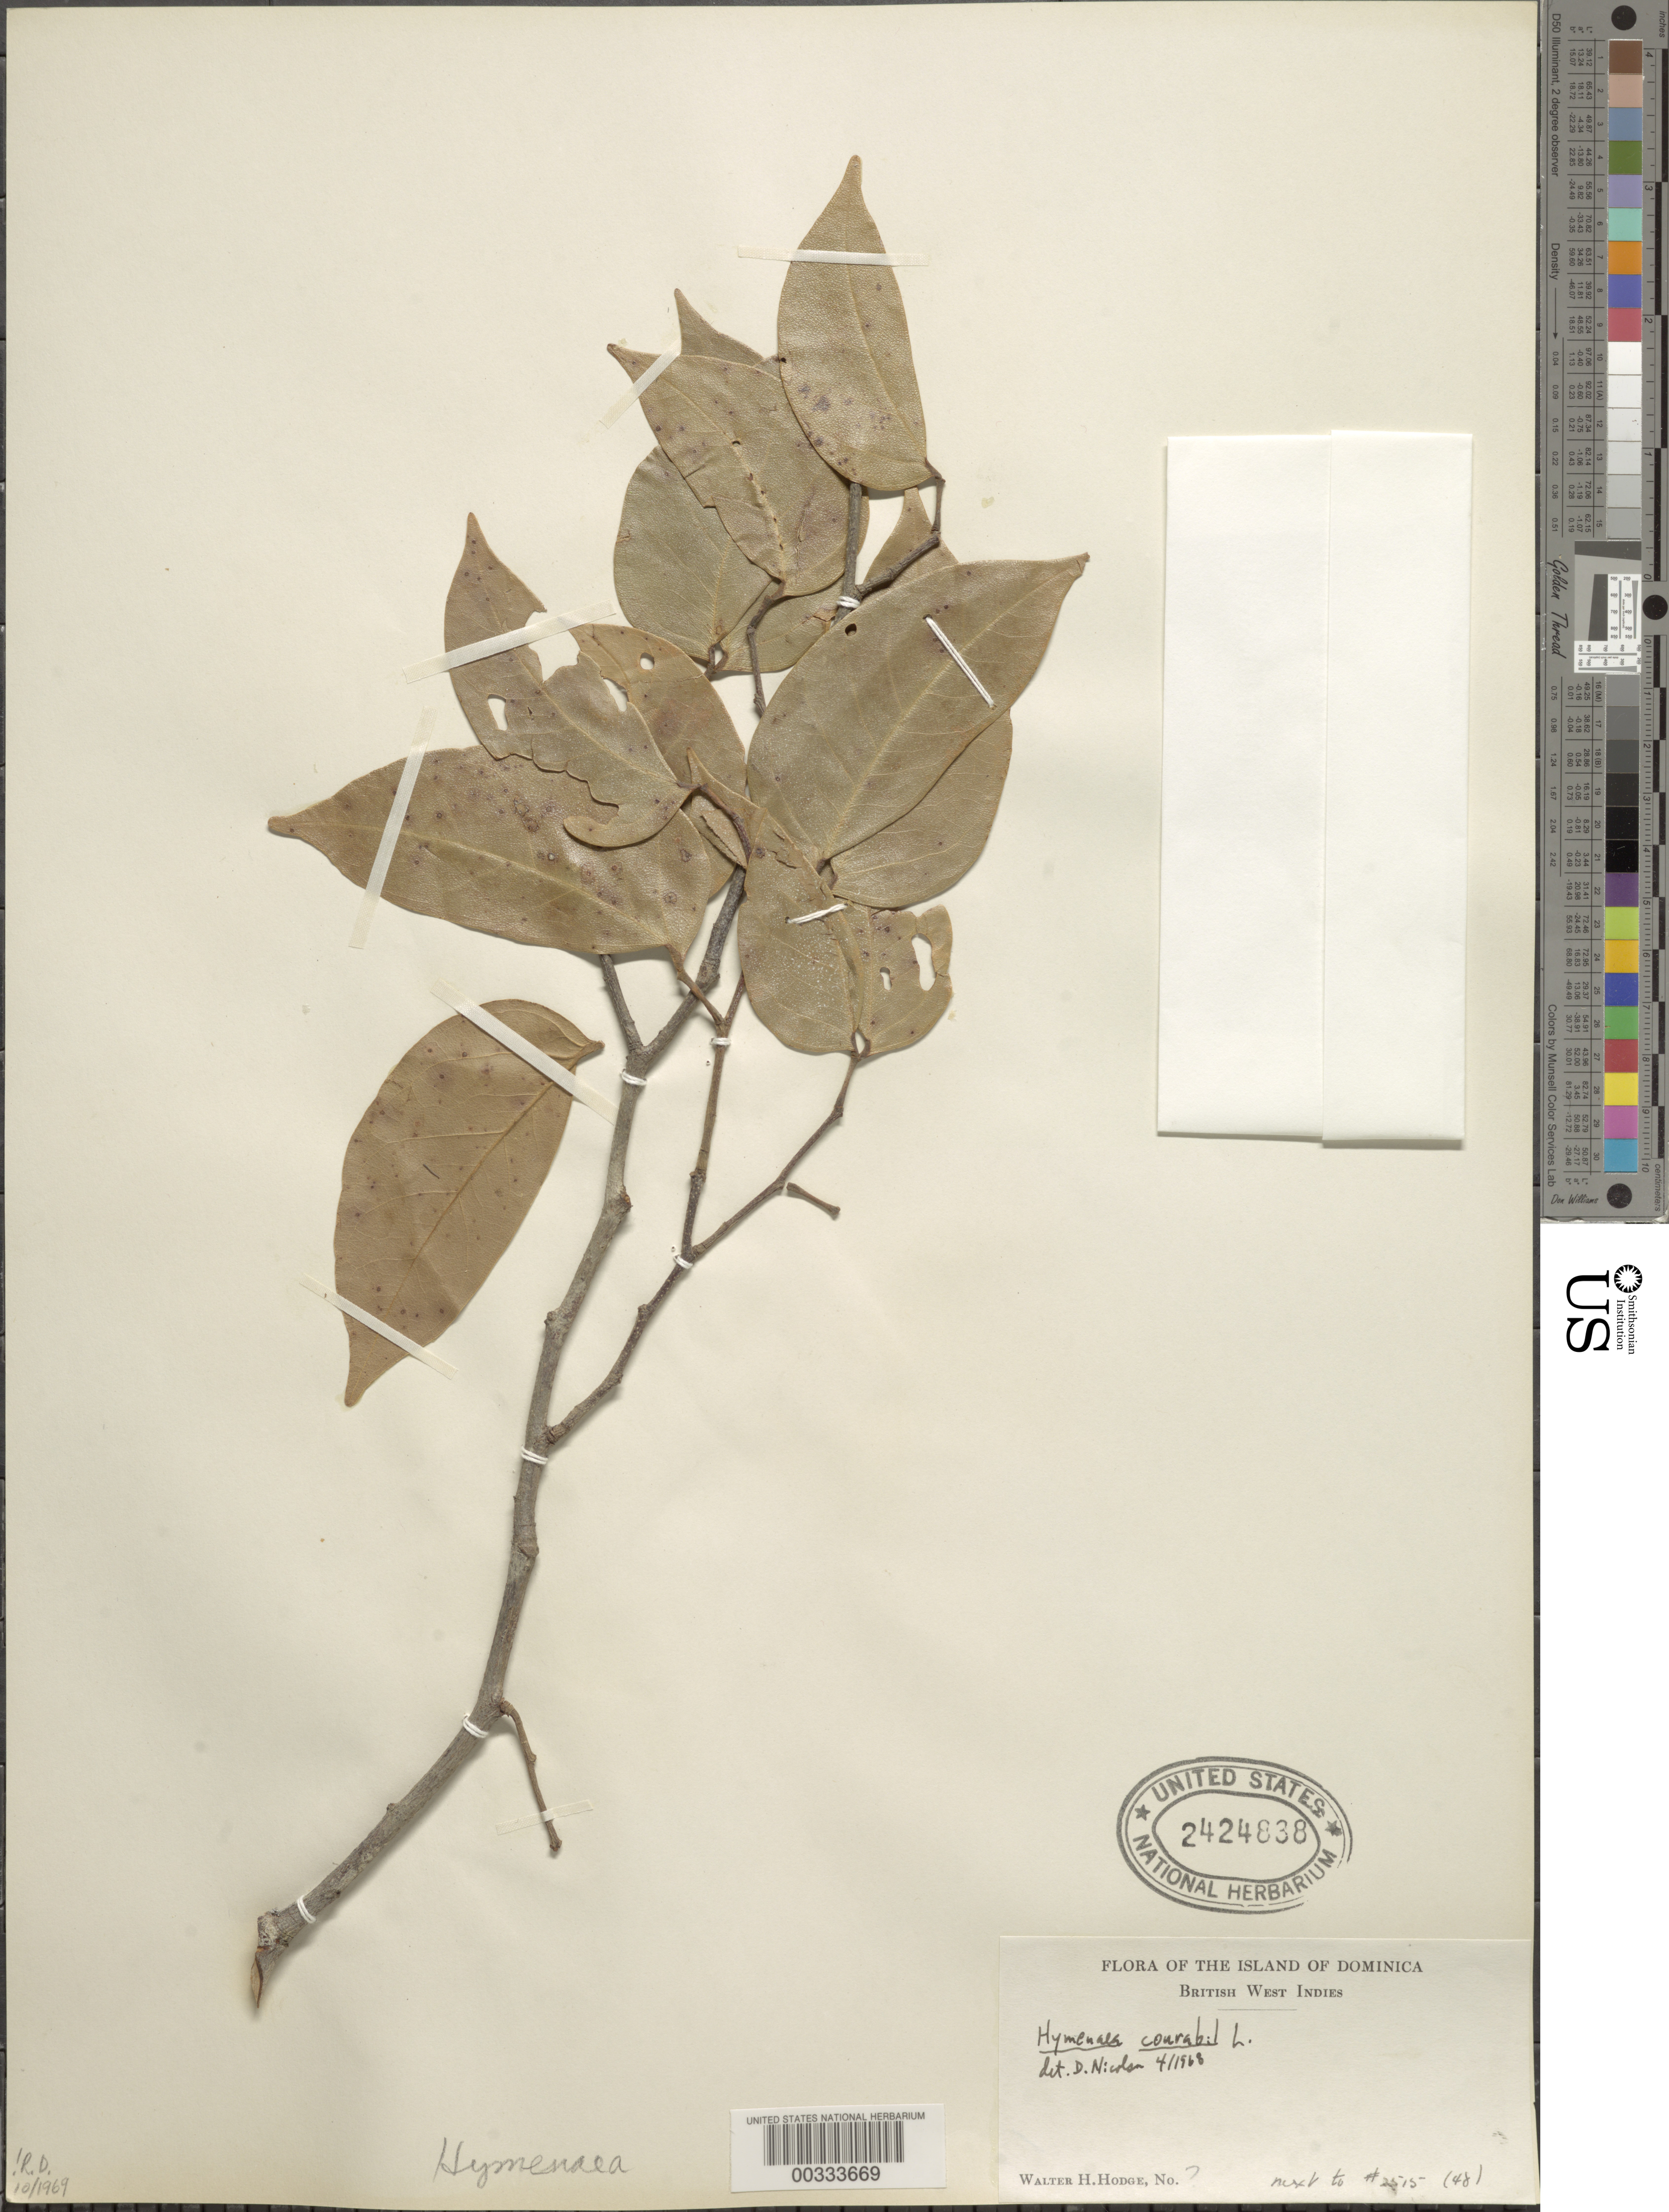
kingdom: Plantae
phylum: Tracheophyta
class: Magnoliopsida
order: Fabales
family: Fabaceae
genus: Hymenaea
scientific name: Hymenaea courbaril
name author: L.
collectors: W. Hodge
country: Dominica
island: Dominica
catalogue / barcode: US 2424838